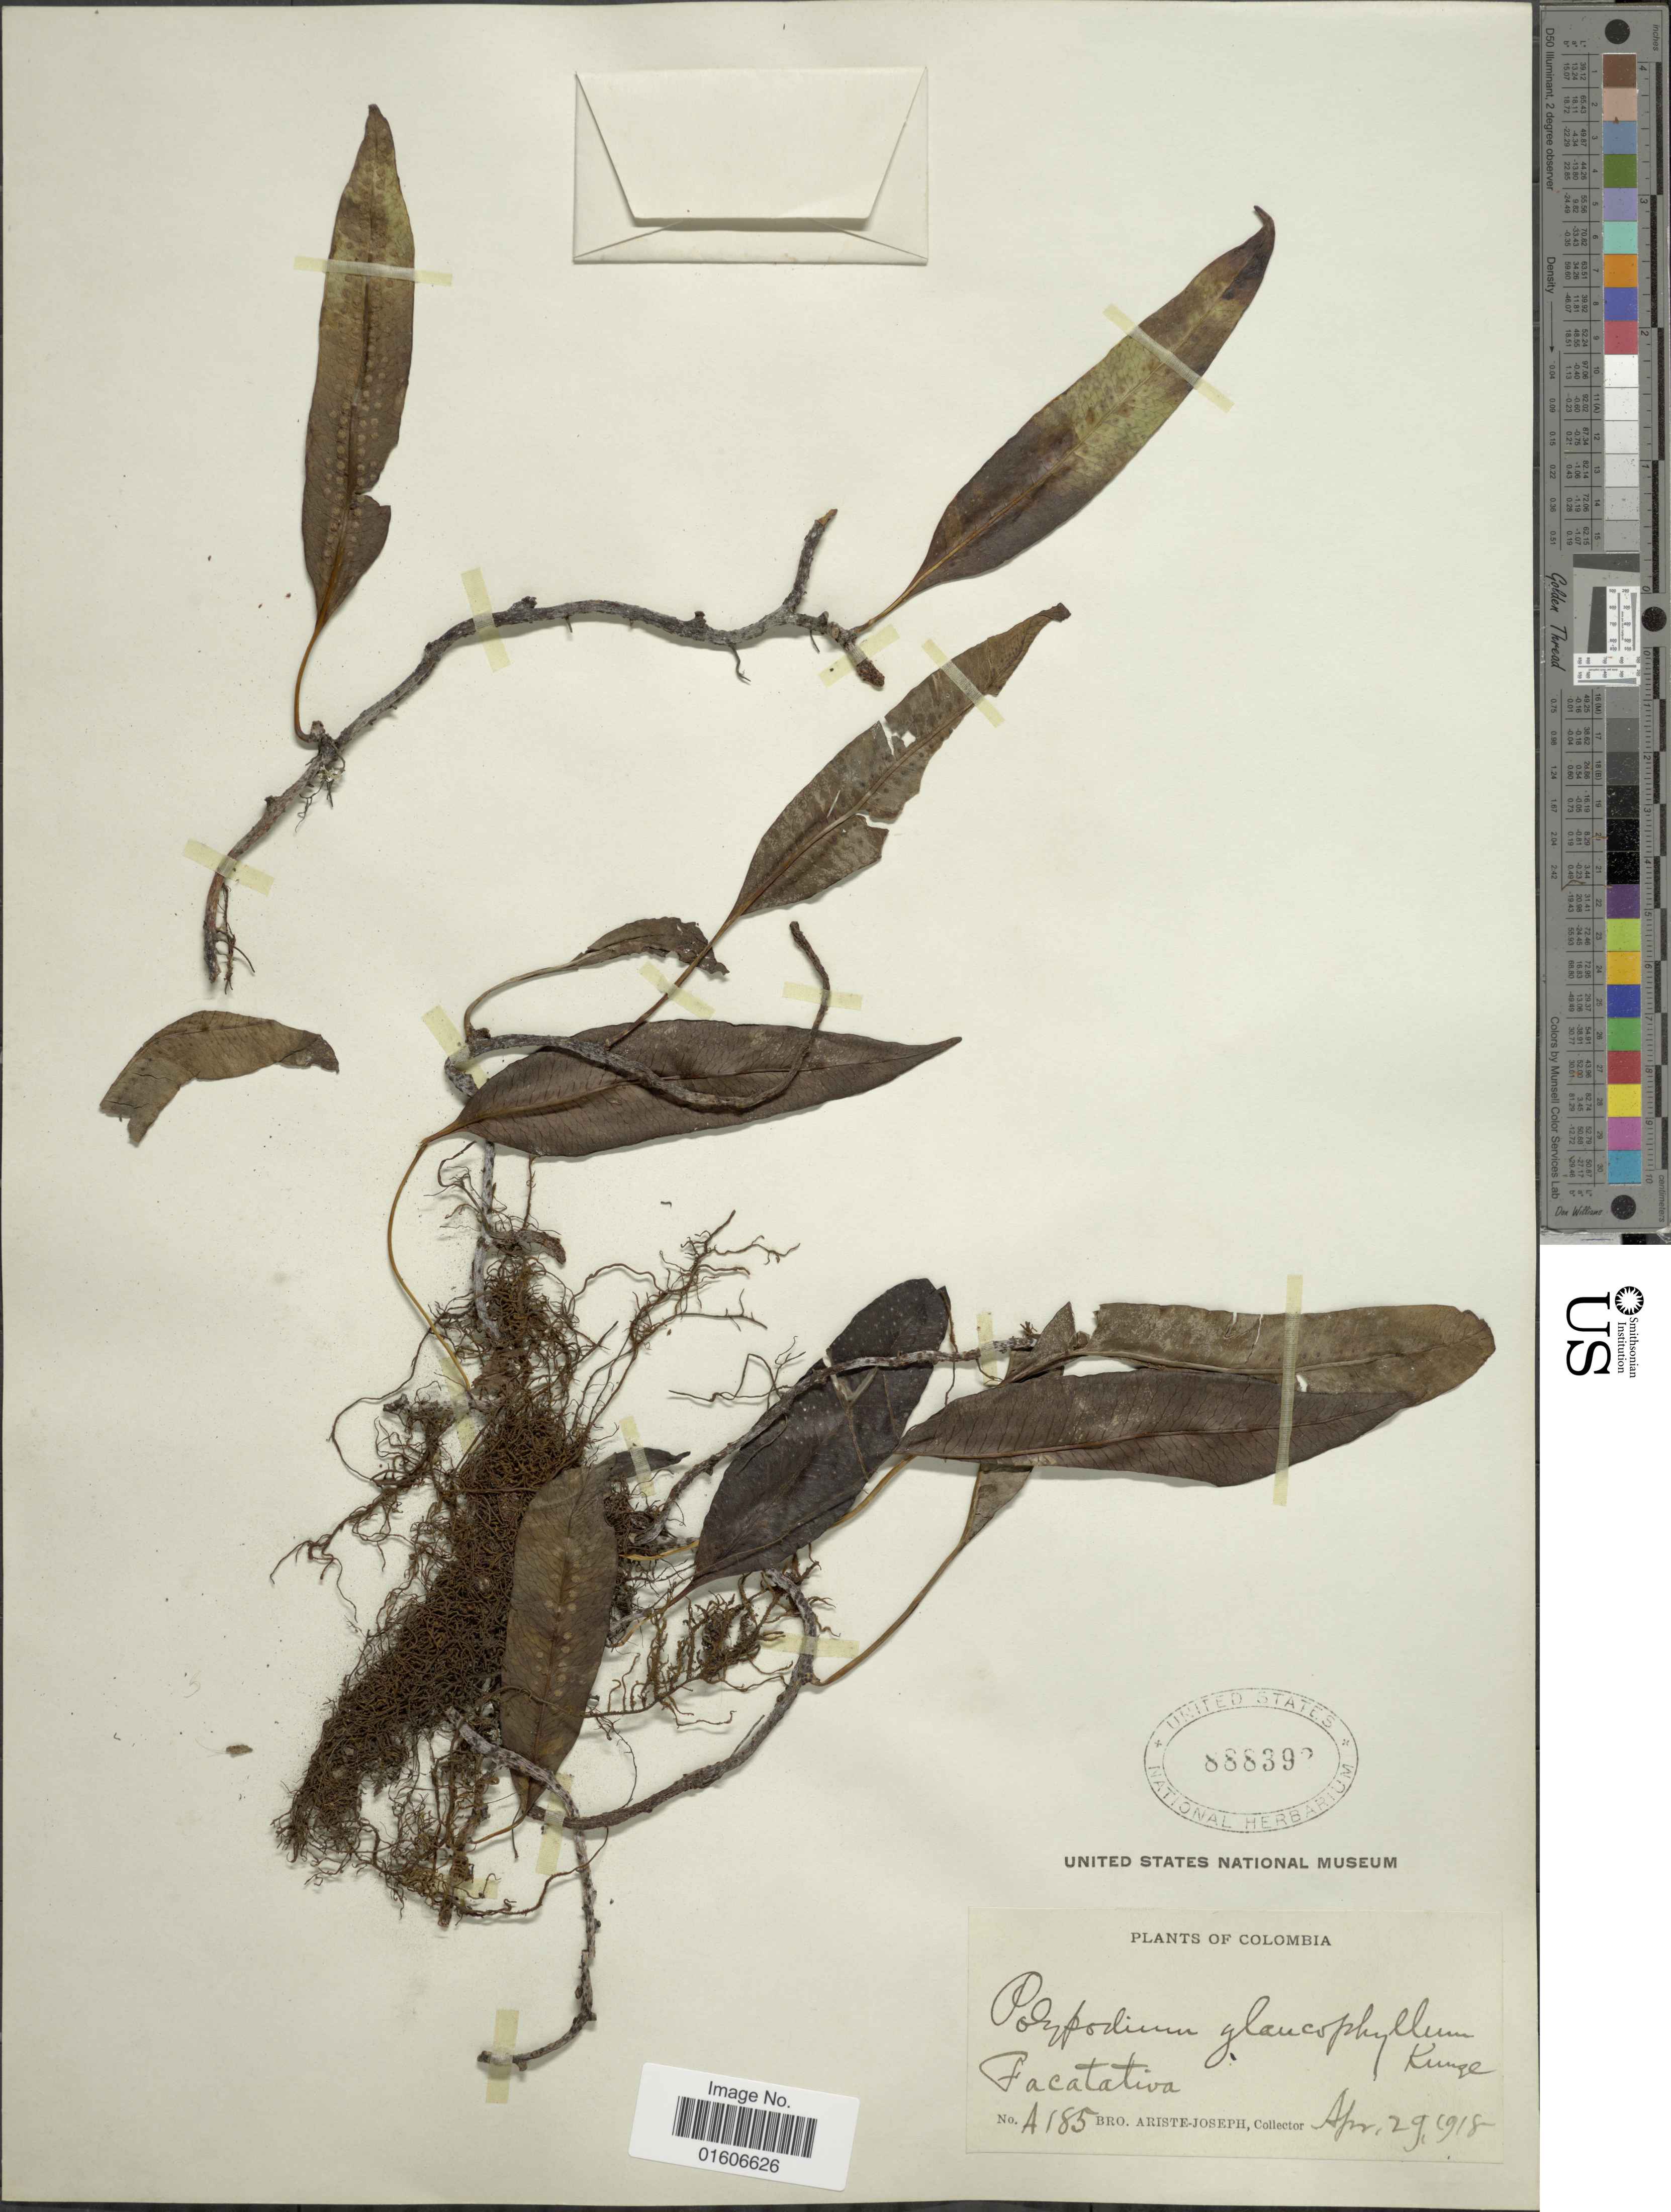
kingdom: Plantae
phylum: Tracheophyta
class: Polypodiopsida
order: Polypodiales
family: Polypodiaceae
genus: Serpocaulon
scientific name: Serpocaulon levigatum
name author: (Cav.) A.R. Sm.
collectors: Bro. Ariste-Joseph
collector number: A185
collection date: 1918-04-29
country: Colombia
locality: Facatativa.